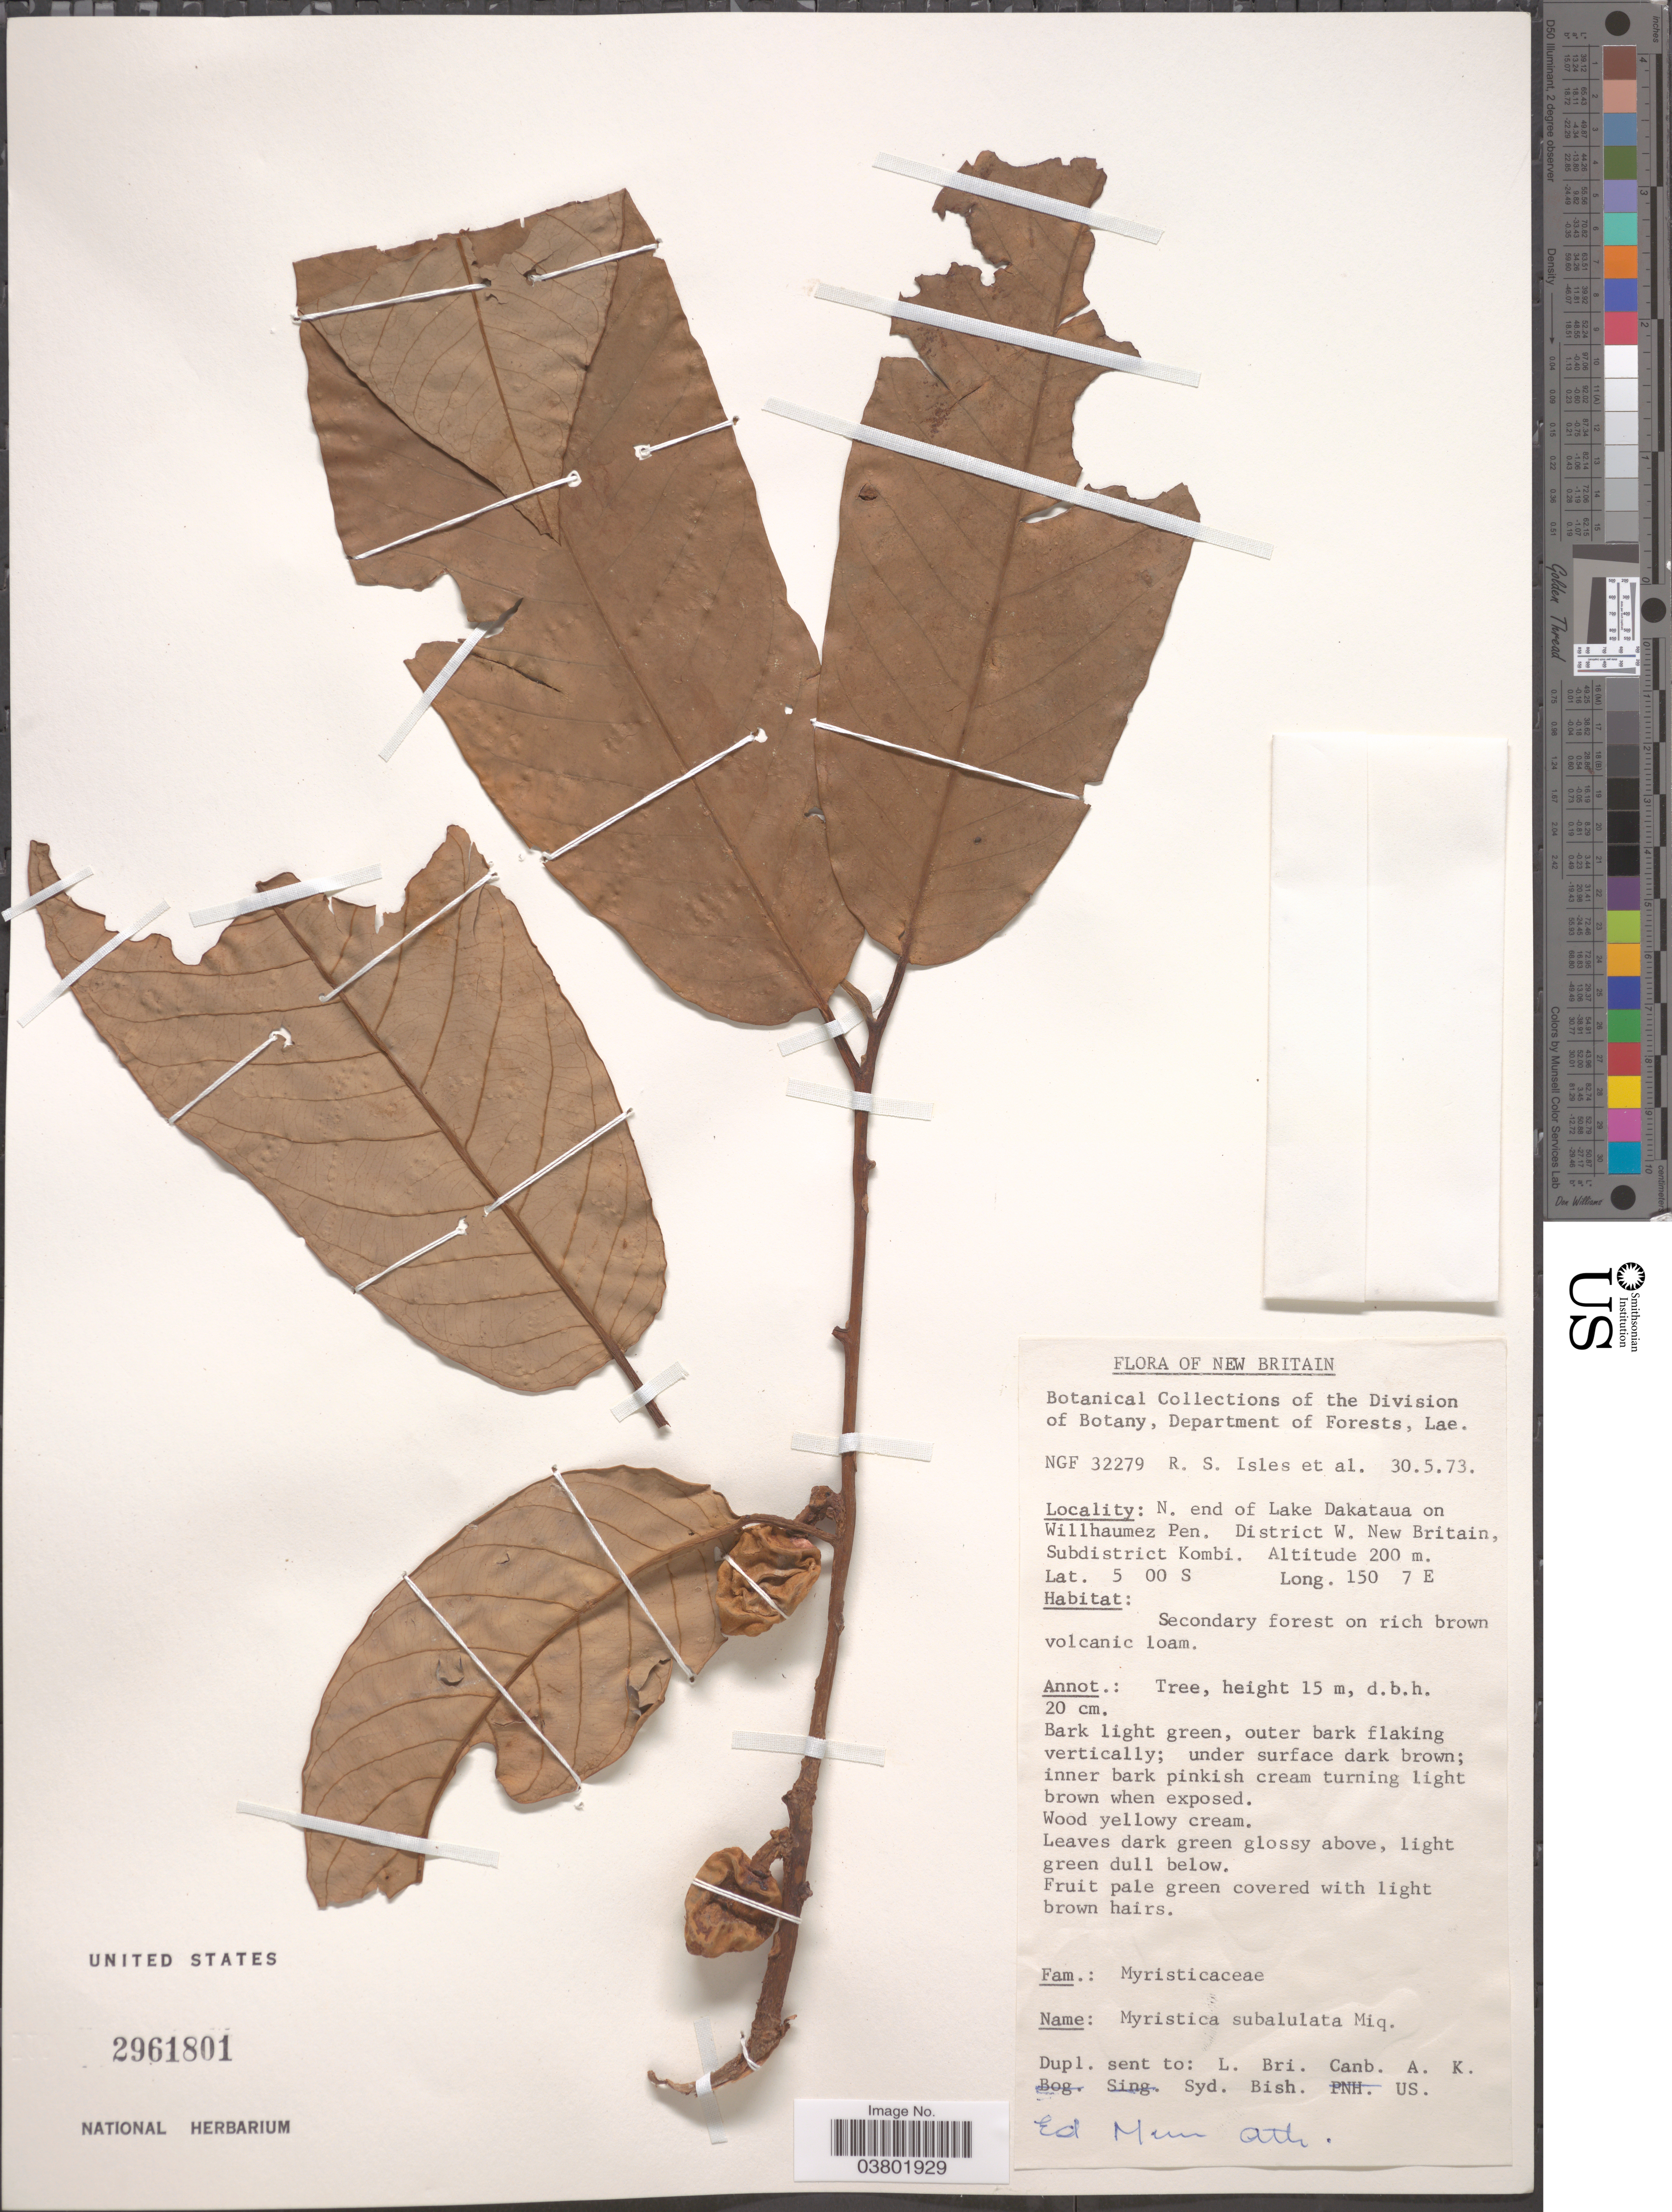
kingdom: Plantae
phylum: Tracheophyta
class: Magnoliopsida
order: Magnoliales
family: Myristicaceae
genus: Myristica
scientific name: Myristica subalulata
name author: Miq.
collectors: R. Isles & et al.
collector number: NGF 32279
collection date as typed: Transcribed d/m/y: 30/5/73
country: Papua New Guinea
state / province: West New Britain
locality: New Britain. N. end of Lake Dakataua on Willhaumez Pen. District W. New Britain, Subdistrict Kombi.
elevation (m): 200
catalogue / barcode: US 2961801